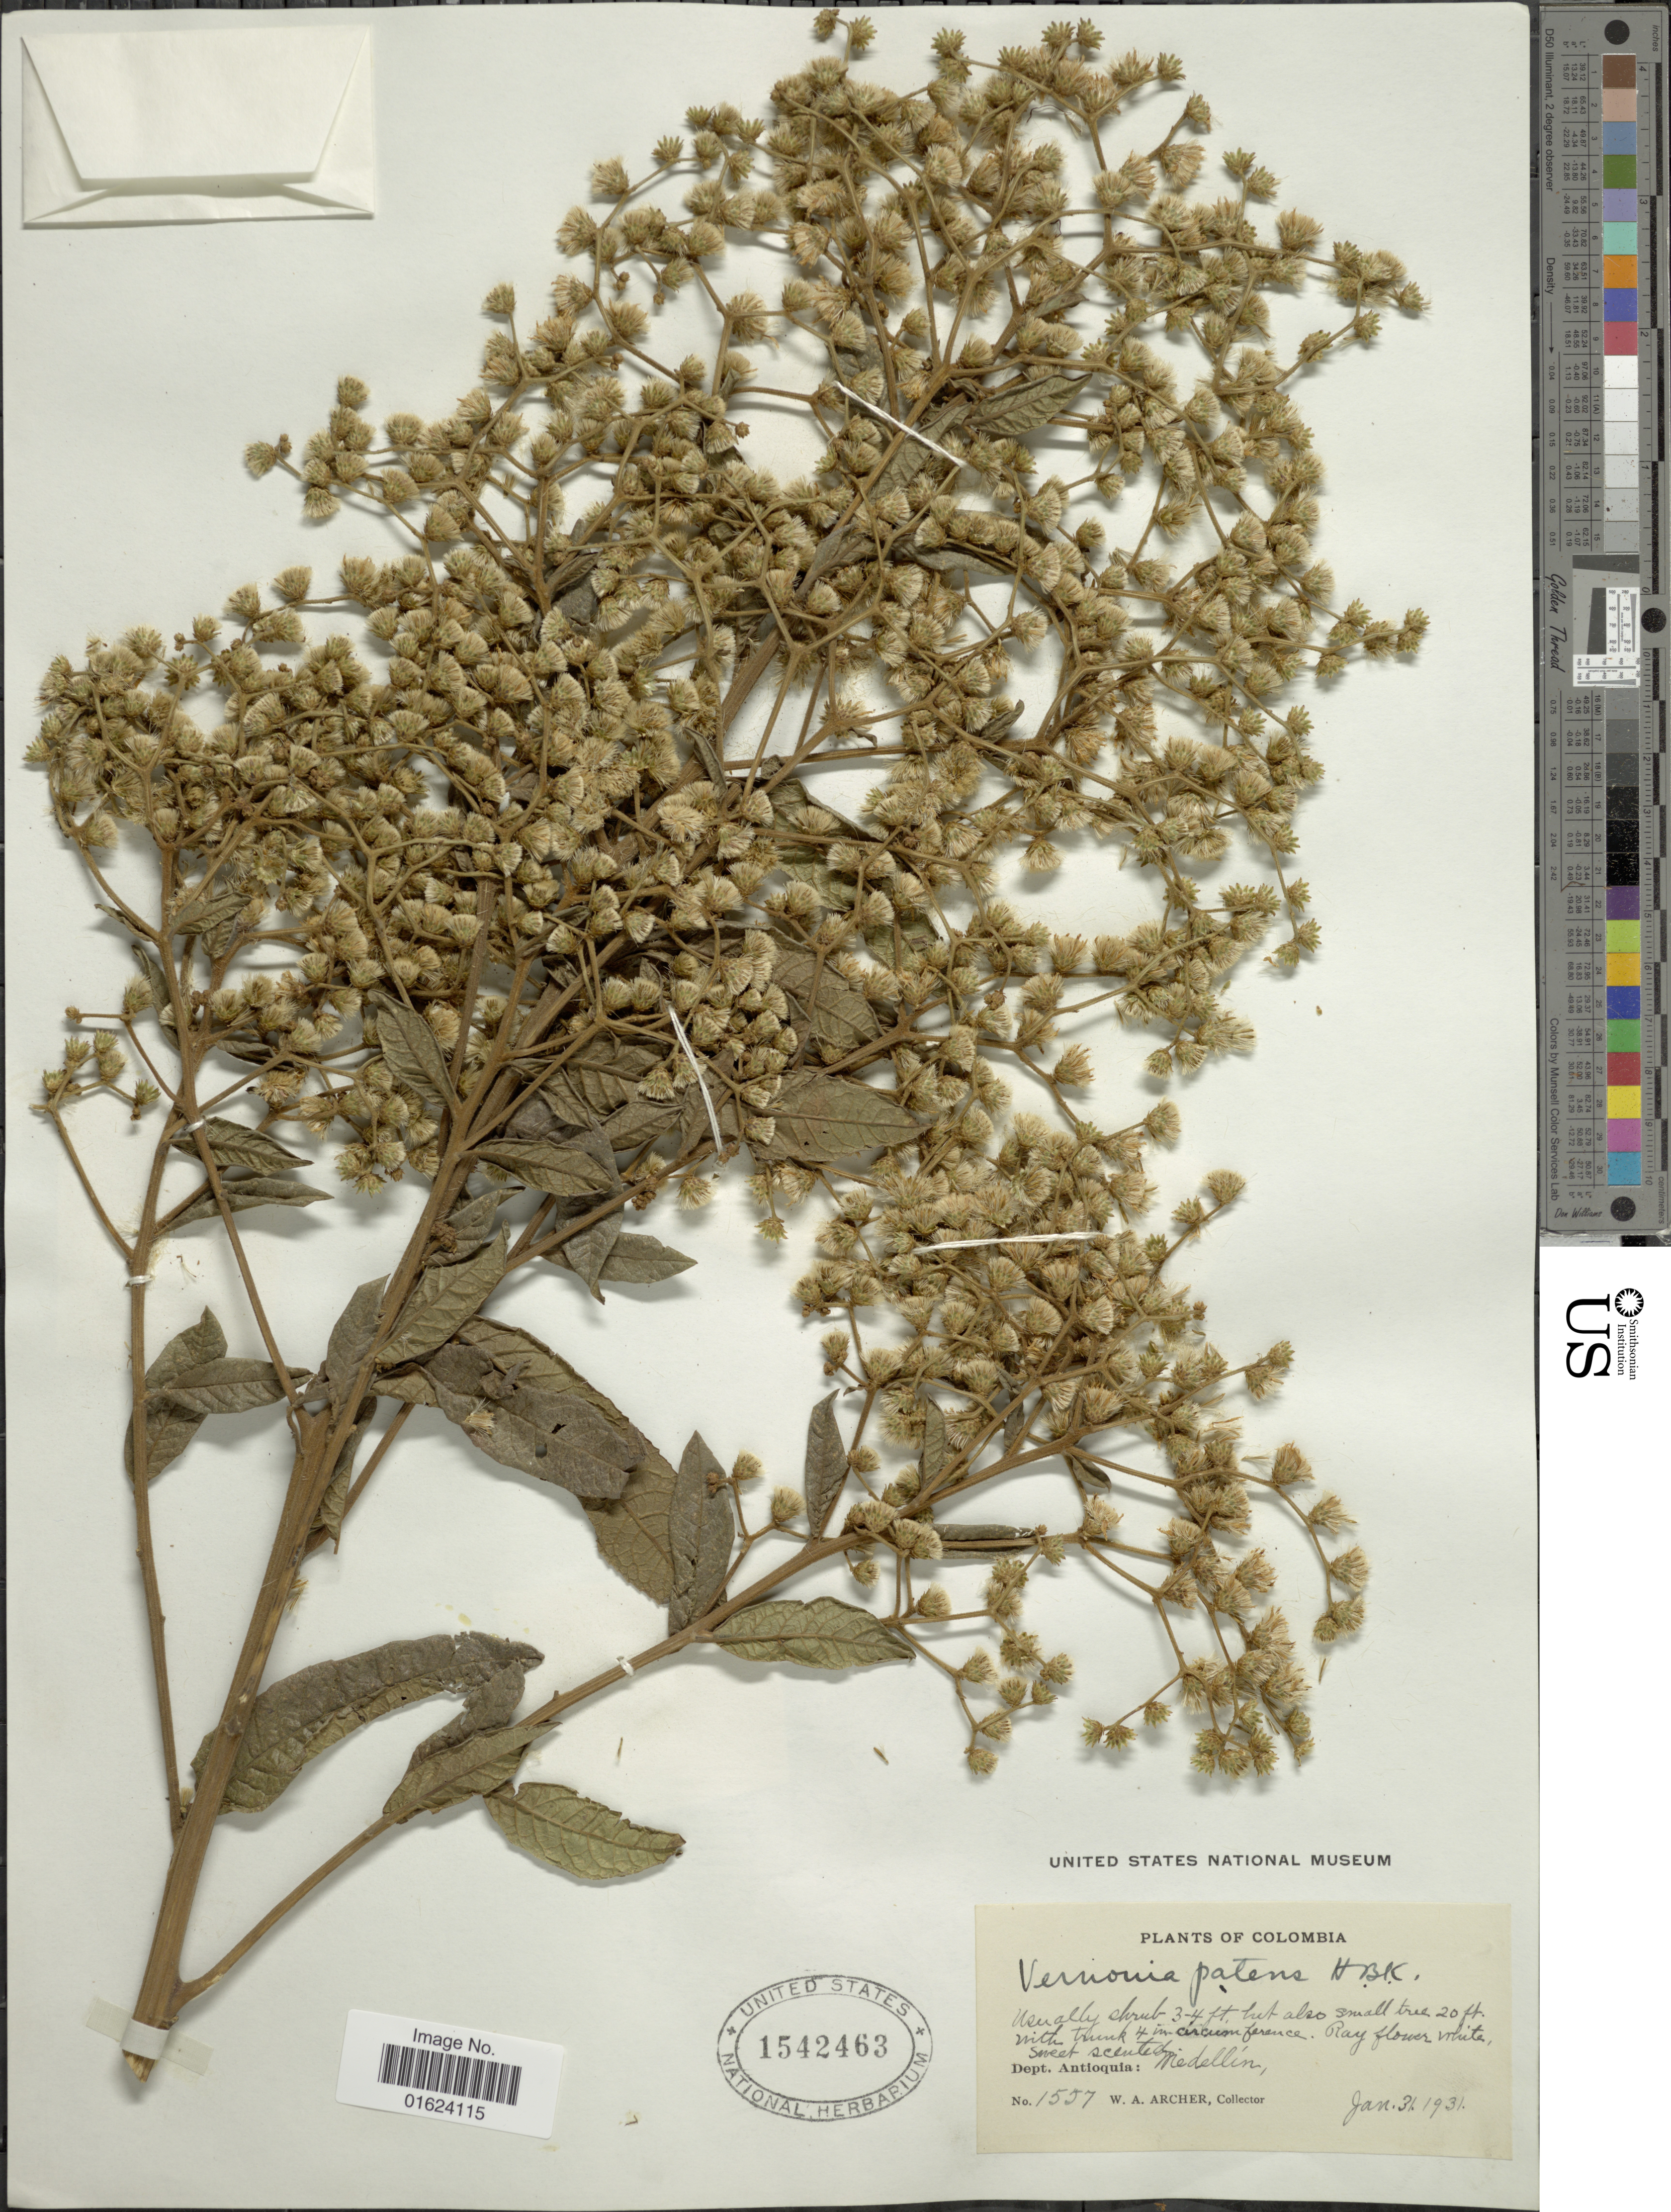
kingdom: Plantae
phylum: Tracheophyta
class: Magnoliopsida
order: Asterales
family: Asteraceae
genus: Vernonanthura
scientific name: Vernonanthura patens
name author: (Kunth) H. Rob.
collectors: W. A. Archer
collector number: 1557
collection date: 1931-01-31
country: Colombia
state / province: Antioquia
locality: Colombia.Dept. Antioquia: Medellin.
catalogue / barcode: US 1542463